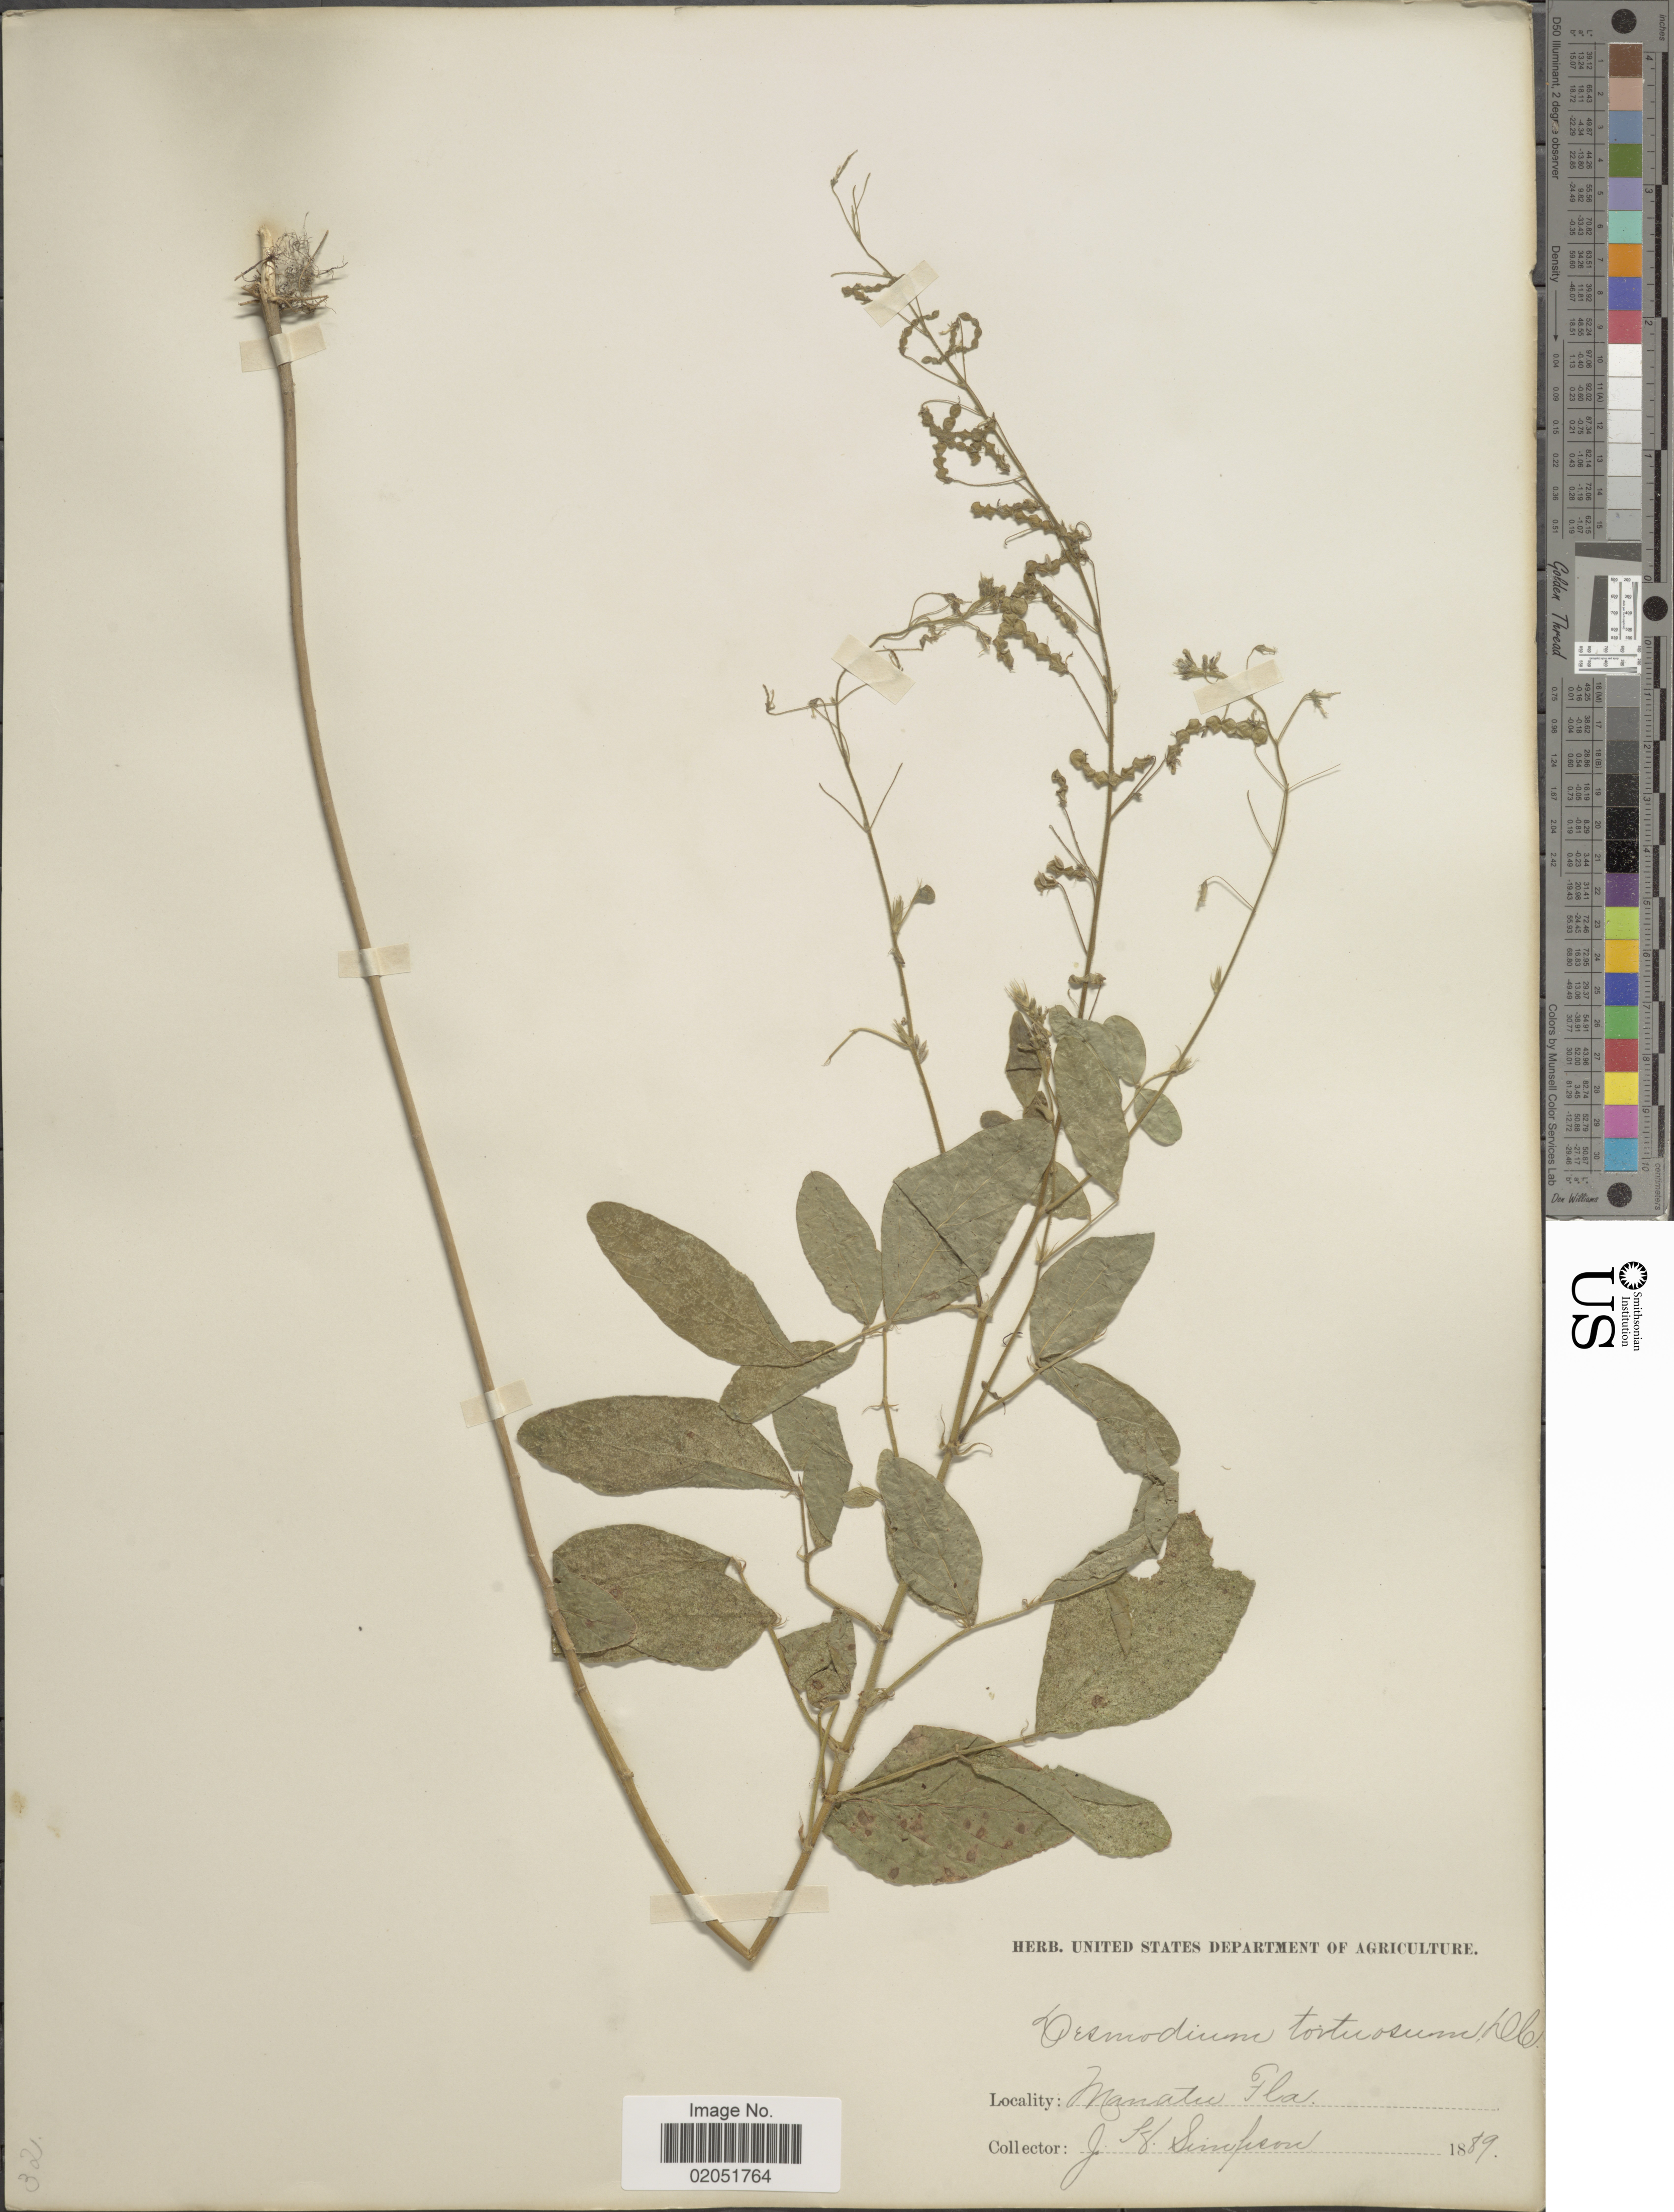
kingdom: Plantae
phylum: Tracheophyta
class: Magnoliopsida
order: Fabales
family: Fabaceae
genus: Desmodium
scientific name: Desmodium tortuosum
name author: (Sw.) DC.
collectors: J. H. Simpson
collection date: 1889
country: United States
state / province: Florida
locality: Manatu, Fla.